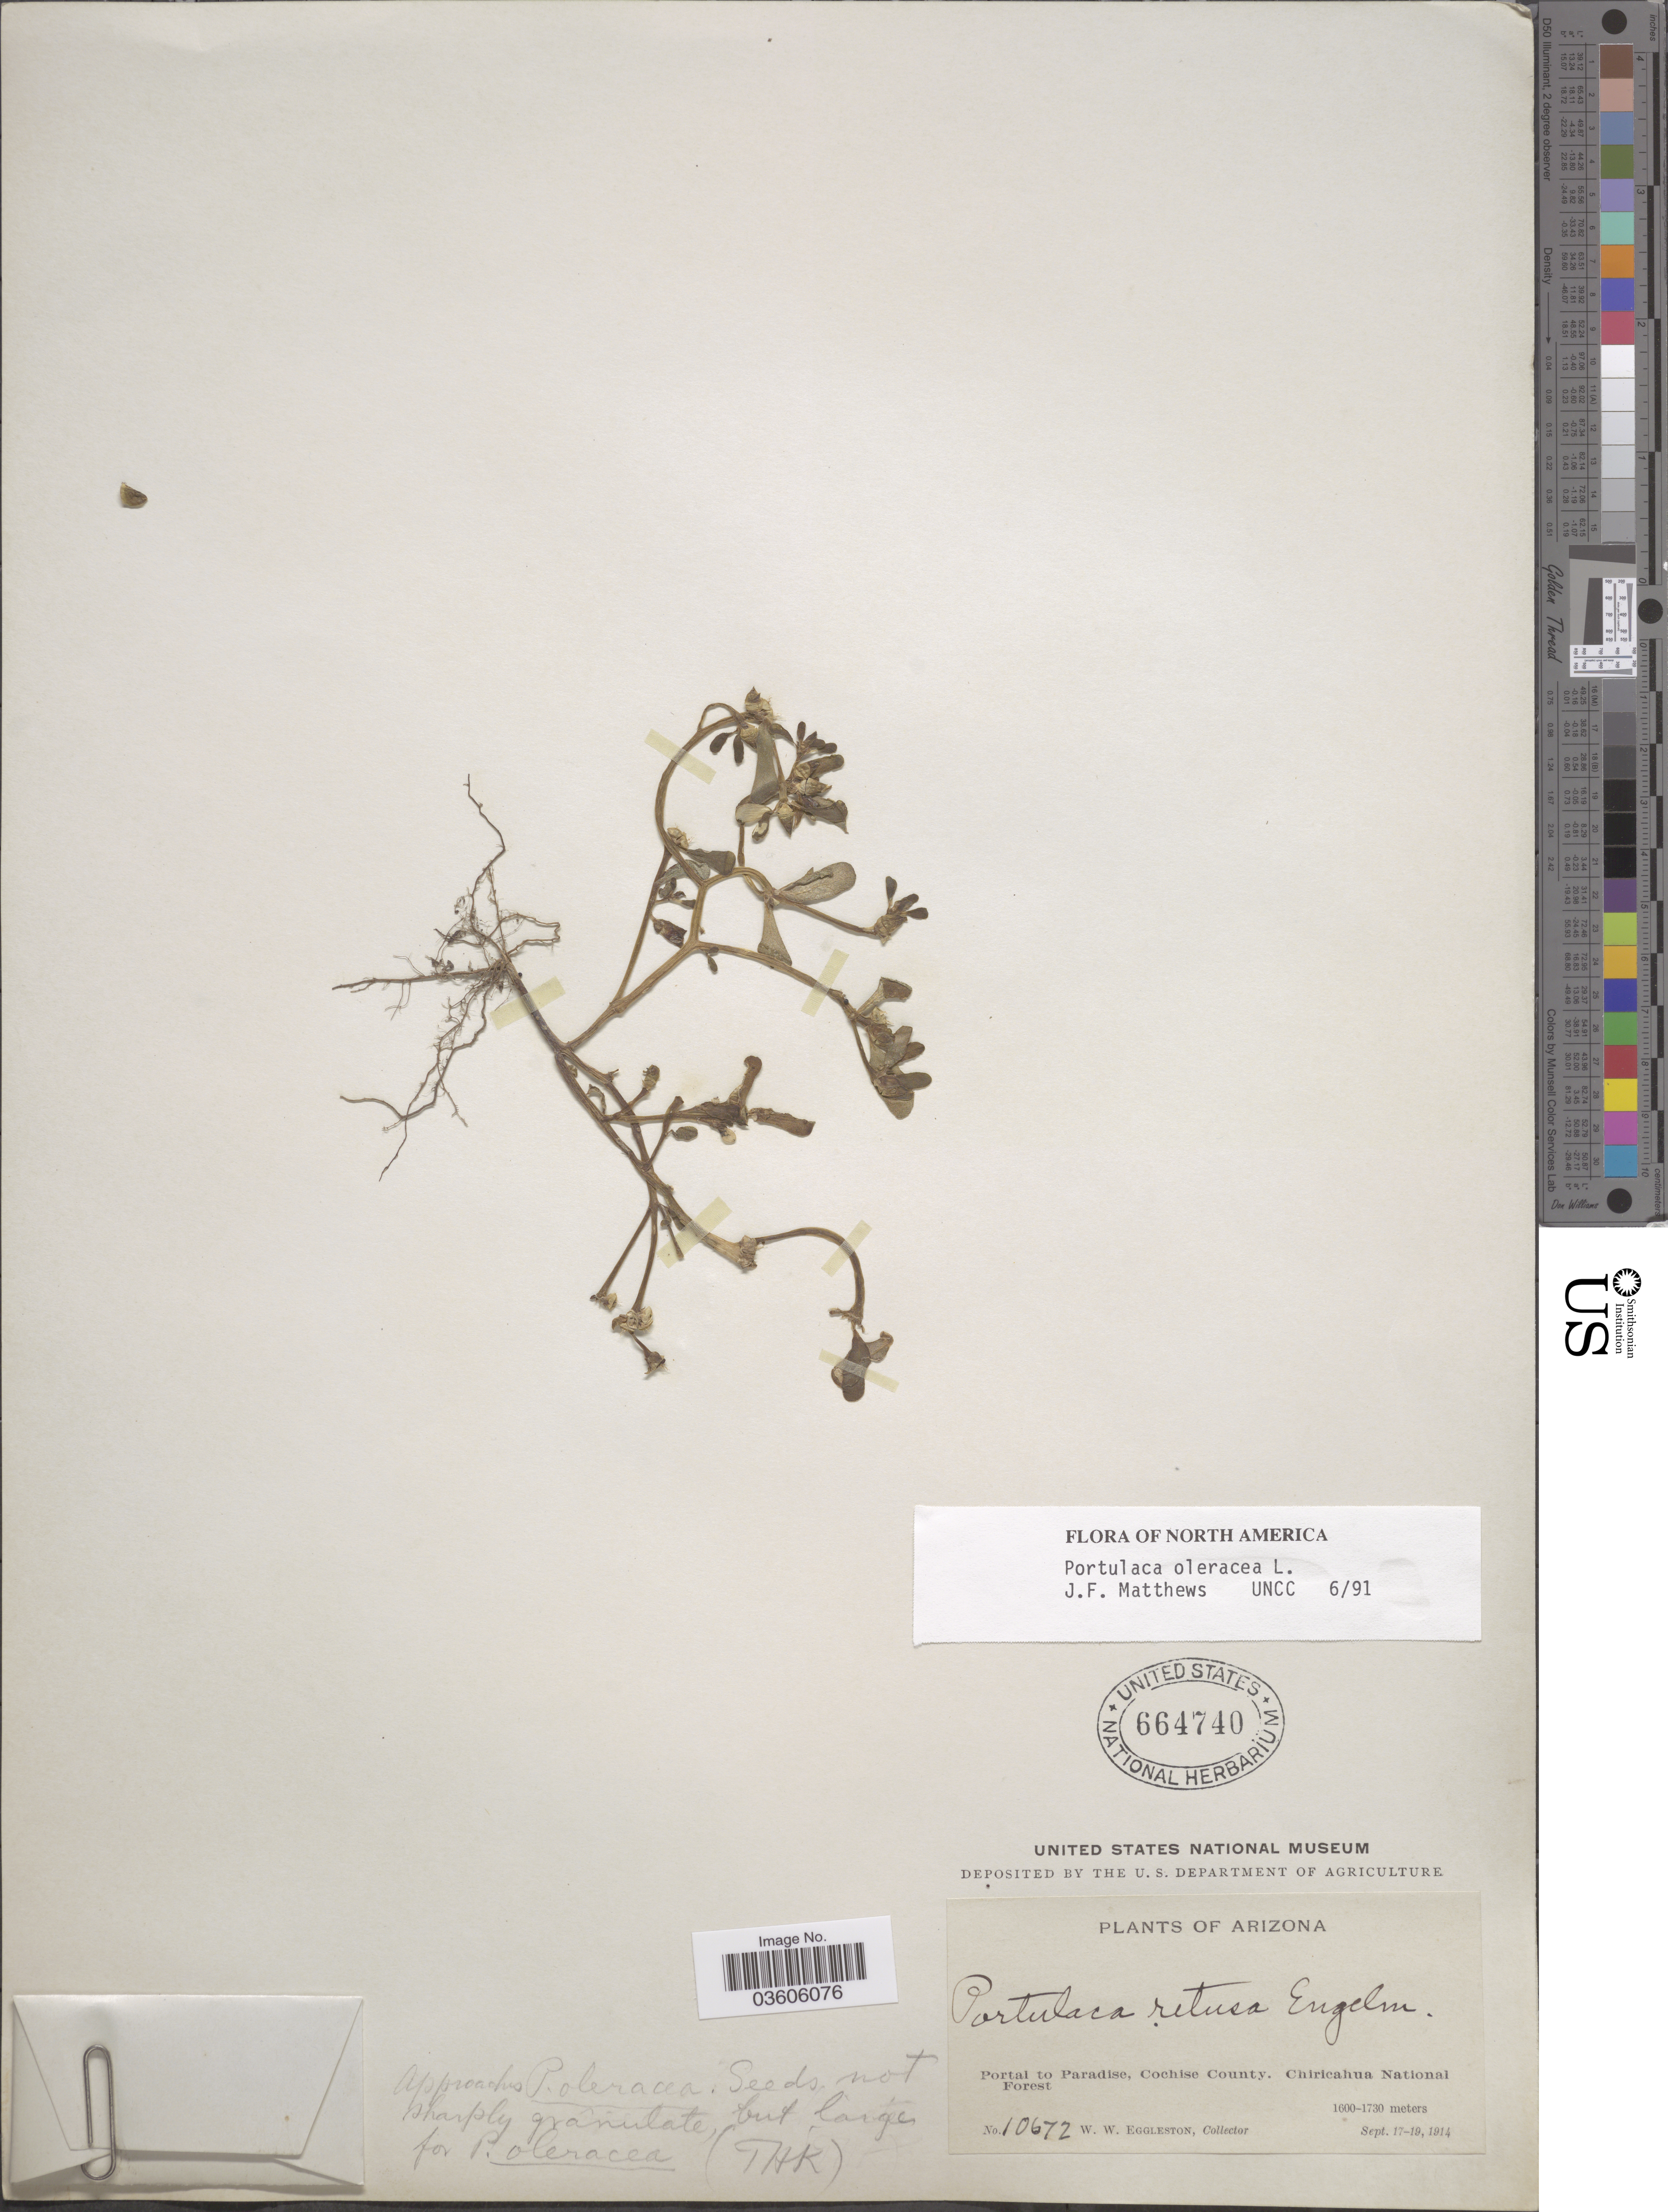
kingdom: Plantae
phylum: Tracheophyta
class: Magnoliopsida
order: Caryophyllales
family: Portulacaceae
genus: Portulaca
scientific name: Portulaca oleracea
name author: L.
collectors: W. W. Eggleston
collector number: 10672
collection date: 1914-09-17/1914-09-19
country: United States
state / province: Arizona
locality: Portal to Paradise, Cochise County, Chiricahua National Forest.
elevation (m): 1600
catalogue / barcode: US 664740